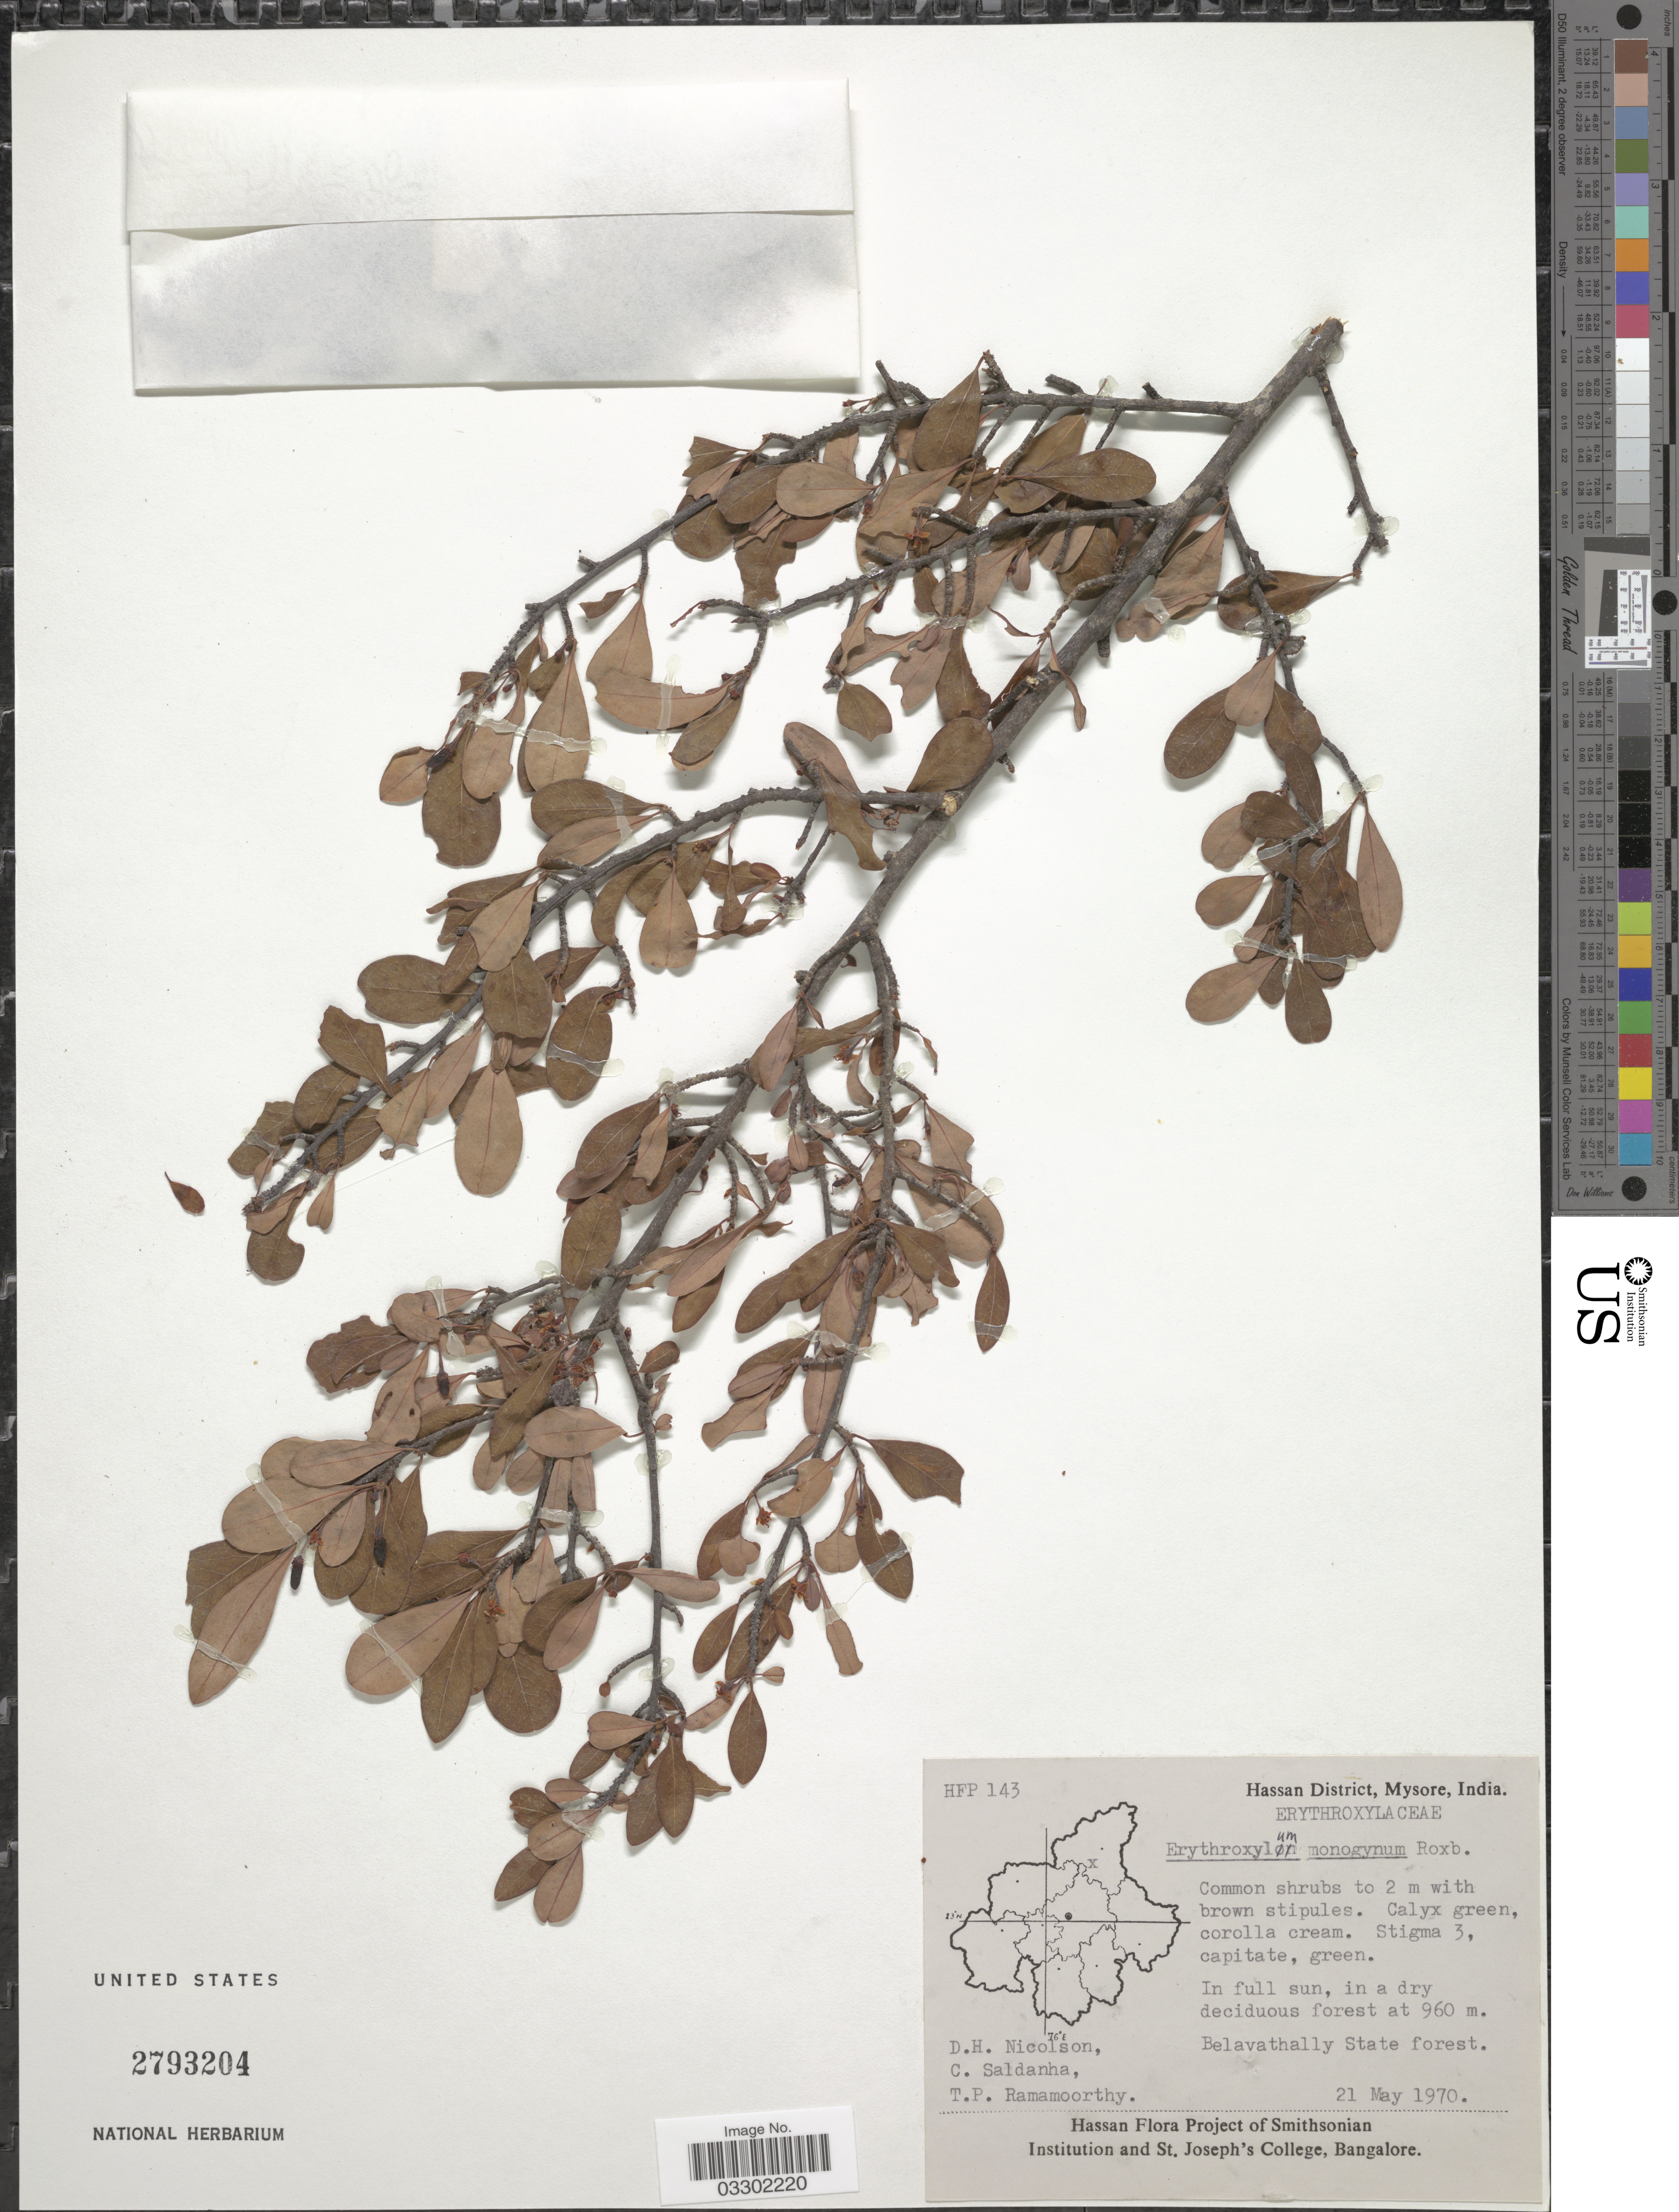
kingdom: Plantae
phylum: Tracheophyta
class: Magnoliopsida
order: Malpighiales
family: Erythroxylaceae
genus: Erythroxylum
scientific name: Erythroxylum monogynum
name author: Roxb.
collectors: D. H. Nicolson, C. Saldanha & T. P. Ramamoorthy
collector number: HFP143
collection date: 1970-05-21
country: India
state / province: Karnataka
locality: Hassan District, Mysore, Belavathally State forest.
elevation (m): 960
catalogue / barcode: US 2793204